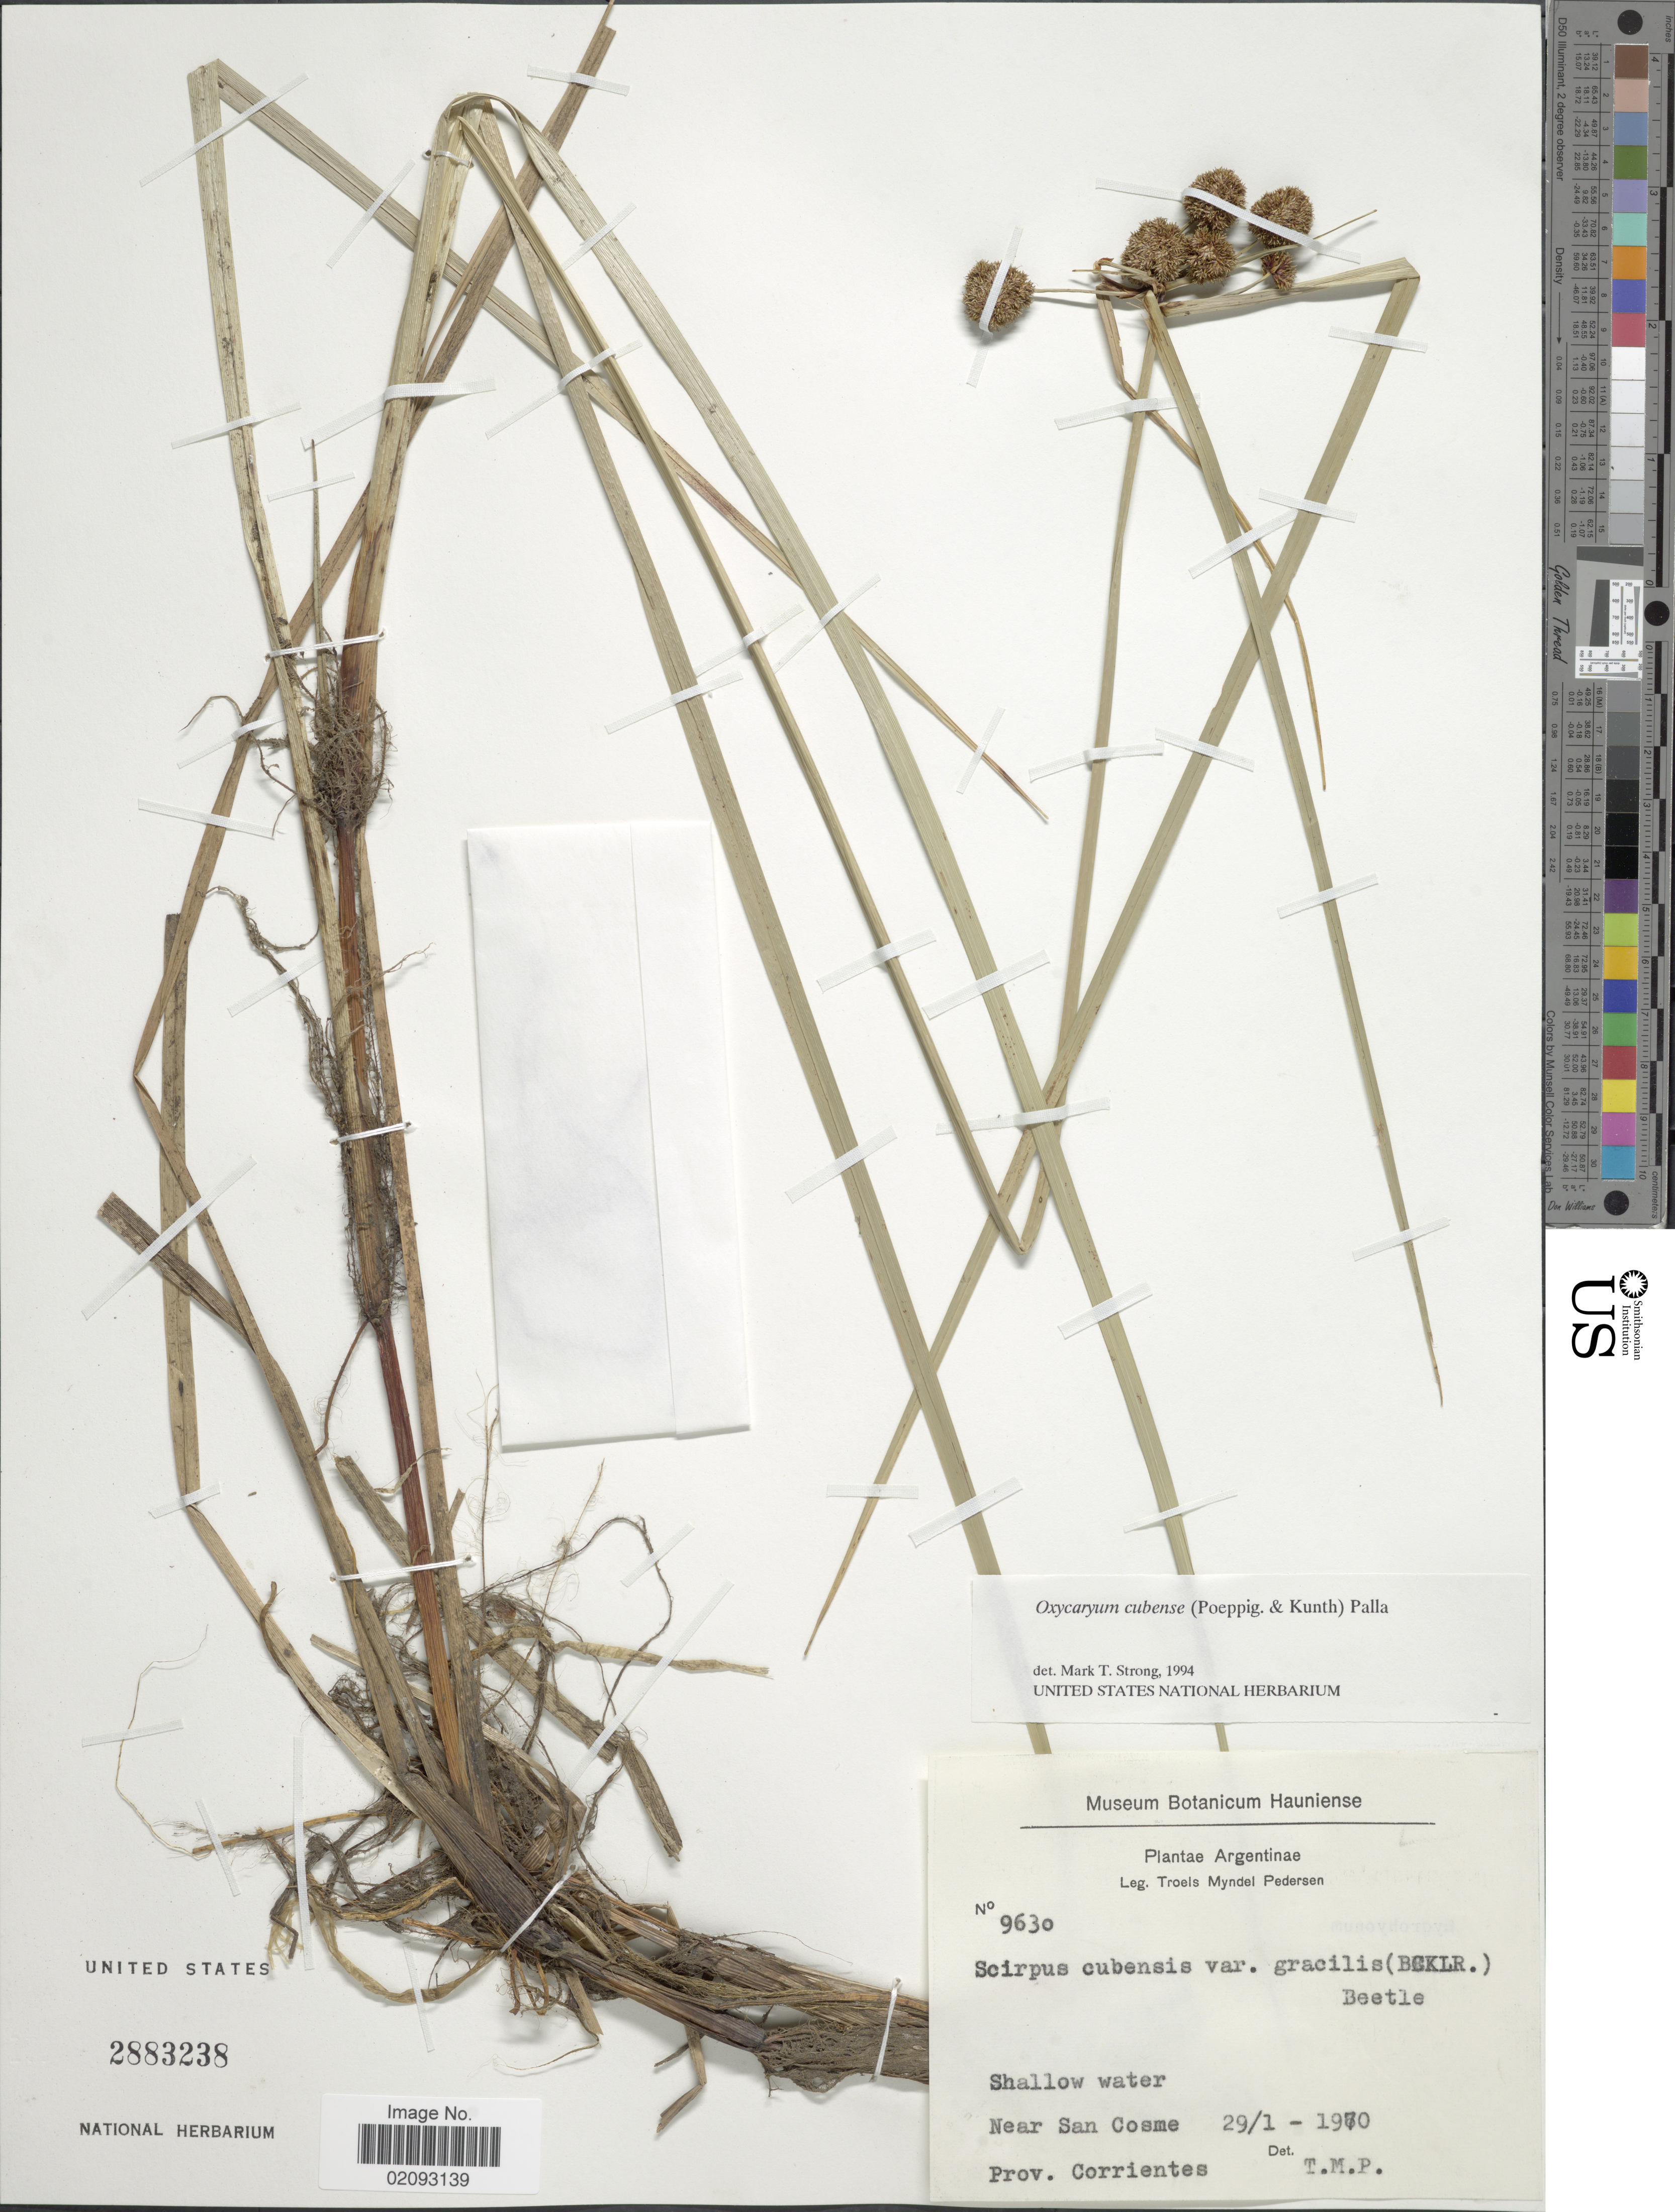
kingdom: Plantae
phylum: Tracheophyta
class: Liliopsida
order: Poales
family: Cyperaceae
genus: Cyperus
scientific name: Cyperus blepharoleptos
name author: Steud.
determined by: Strong, M. T., (US), Smithsonian Institution - National Museum of Natural History (UNITED STATES)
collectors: T. Pederson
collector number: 9630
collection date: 1970-01-29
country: Argentina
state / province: Corrientes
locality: Shallow water, Near San Cosme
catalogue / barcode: US 2883238